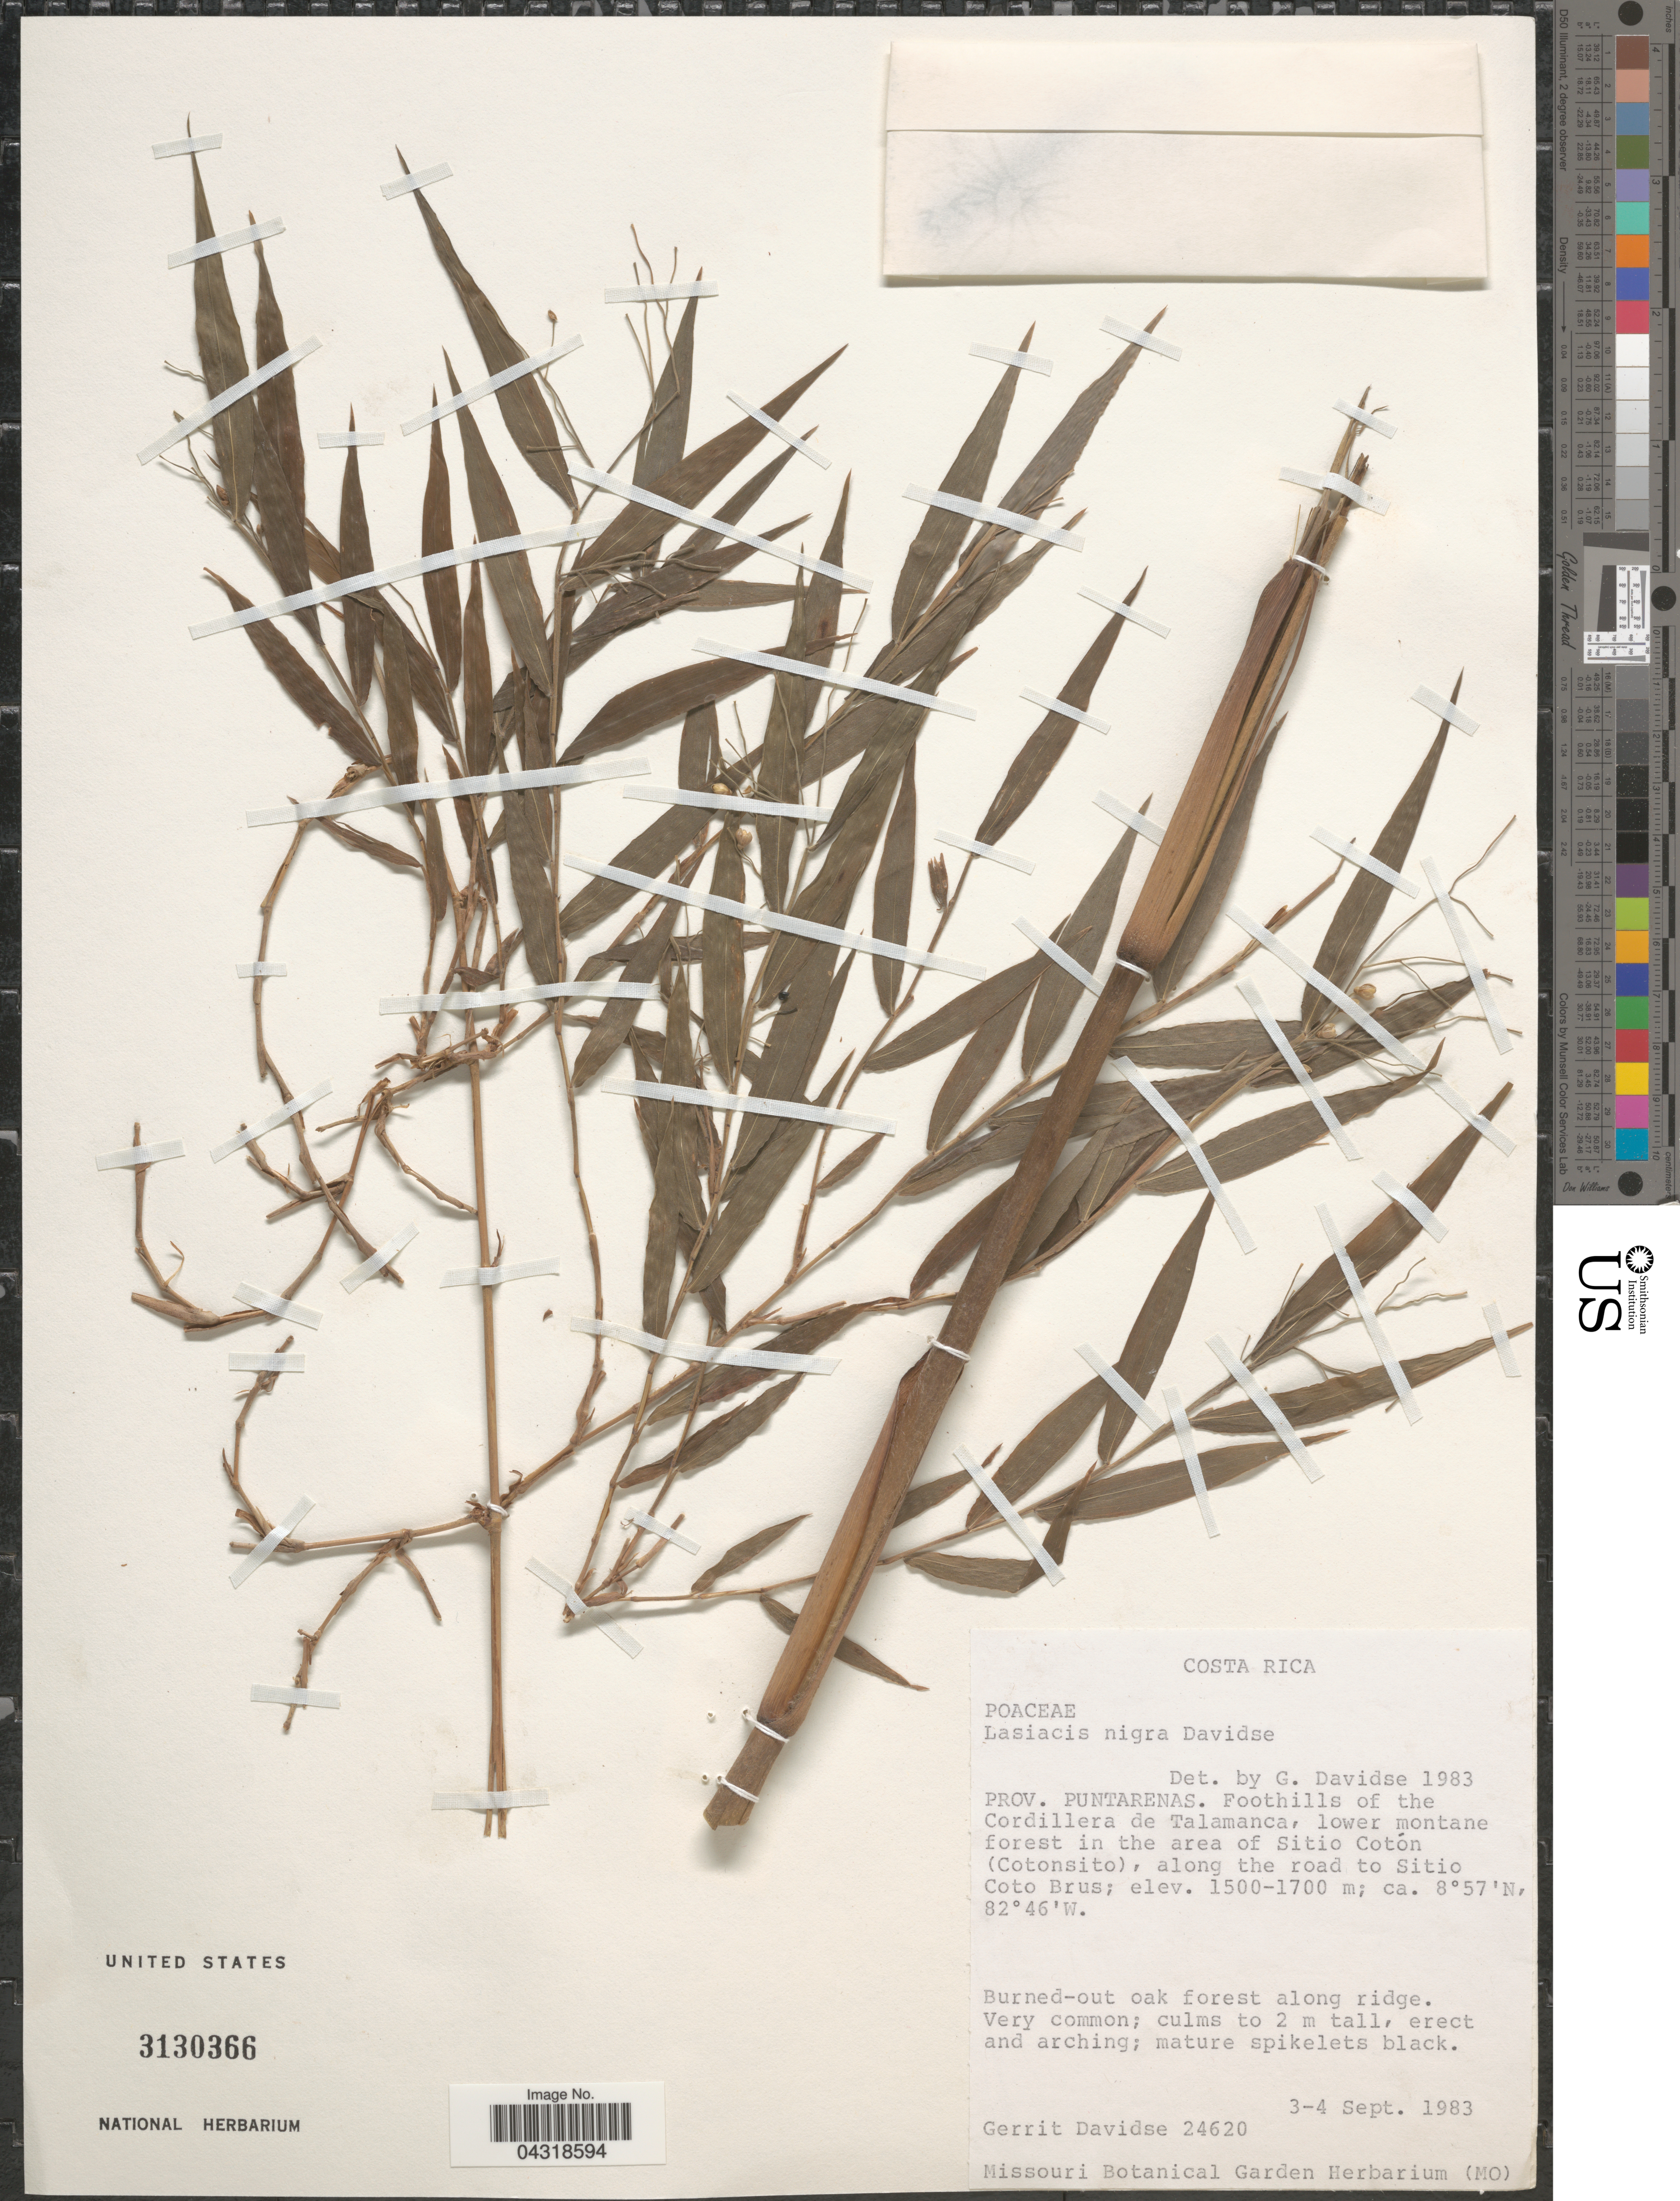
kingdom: Plantae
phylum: Tracheophyta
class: Liliopsida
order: Poales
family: Poaceae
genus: Lasiacis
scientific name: Lasiacis nigra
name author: Davidse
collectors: G. Davidse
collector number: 24620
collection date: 1983-09-03/1983-09-04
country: Costa Rica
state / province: Puntarenas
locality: Foothills of the Cordillera de Talamanca, lower montane forest in the area of Sitio Cotón (Cotonsito), along the road to Sitio Coto Brus.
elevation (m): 1500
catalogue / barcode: US 3130366